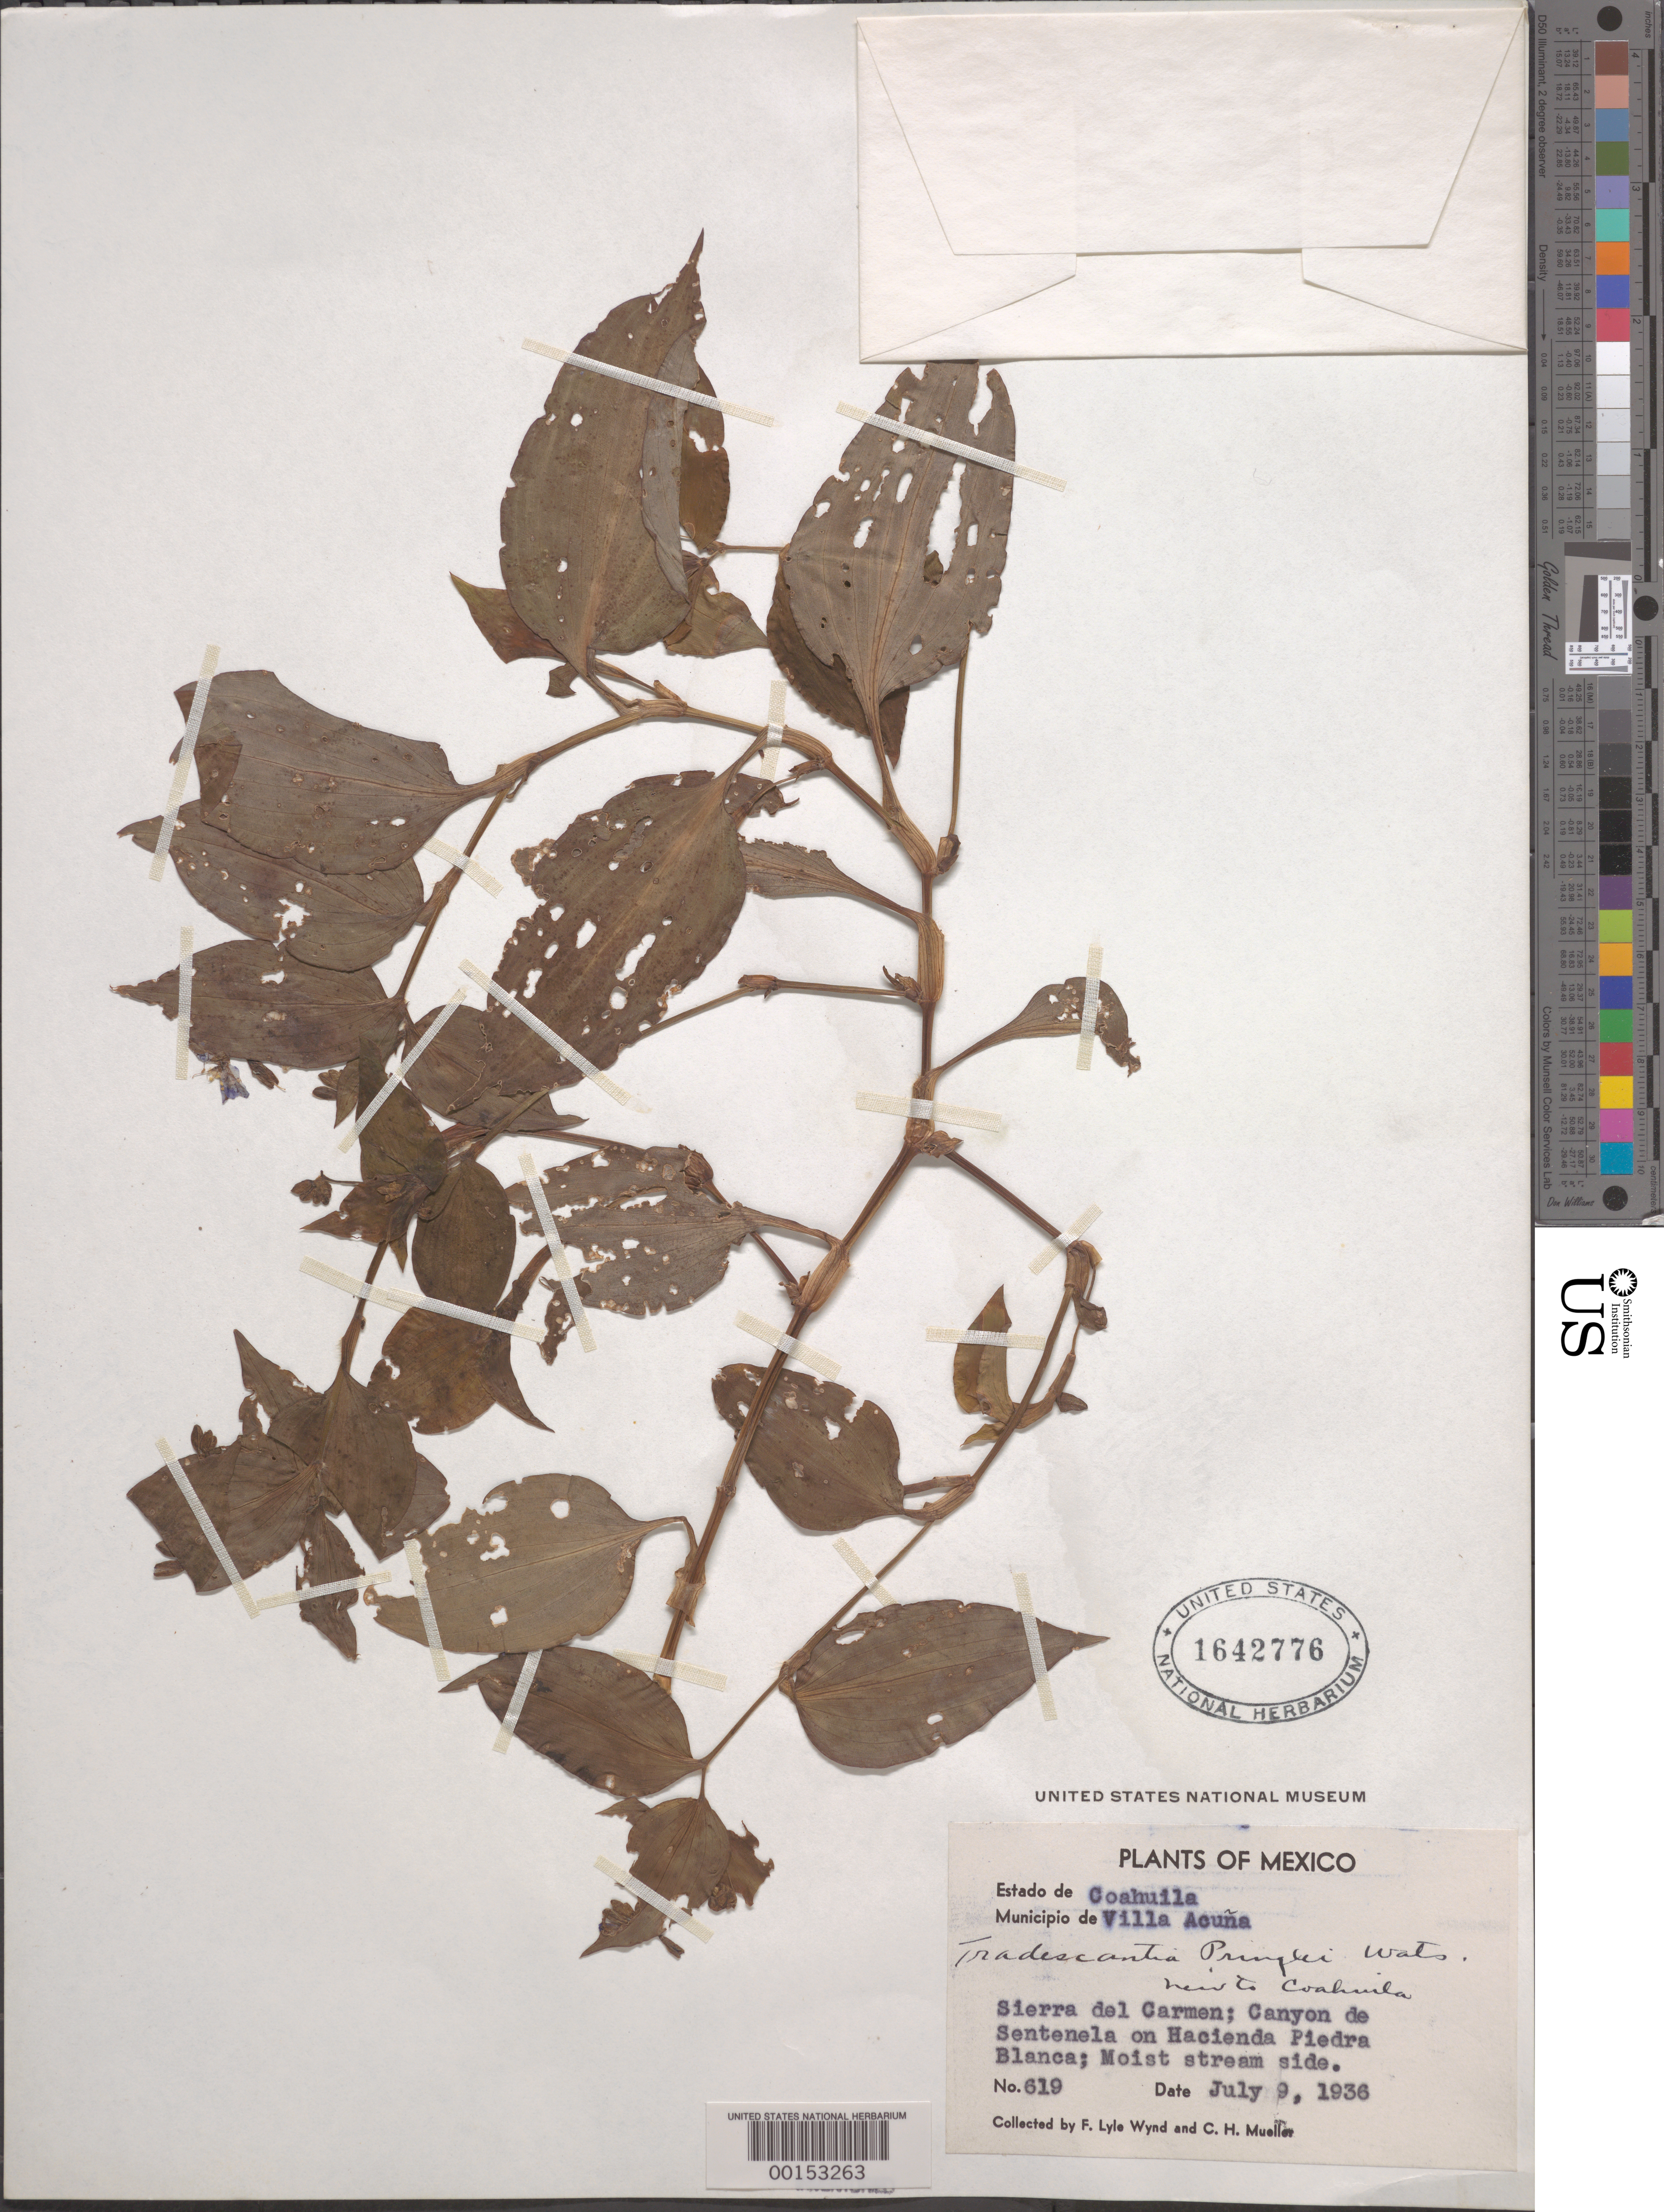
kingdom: Plantae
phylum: Tracheophyta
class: Liliopsida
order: Commelinales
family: Commelinaceae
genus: Tinantia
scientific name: Tinantia pringlei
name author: (S. Watson) Rohweder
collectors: F. L. Wynd & C. H. Muller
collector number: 619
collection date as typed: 09 Jul 1936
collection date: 1936-07-09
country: Mexico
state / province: Coahuila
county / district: Acuña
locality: Sierra del Carmen, Canyon de Sentenela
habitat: Moist streambank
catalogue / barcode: US 1642776